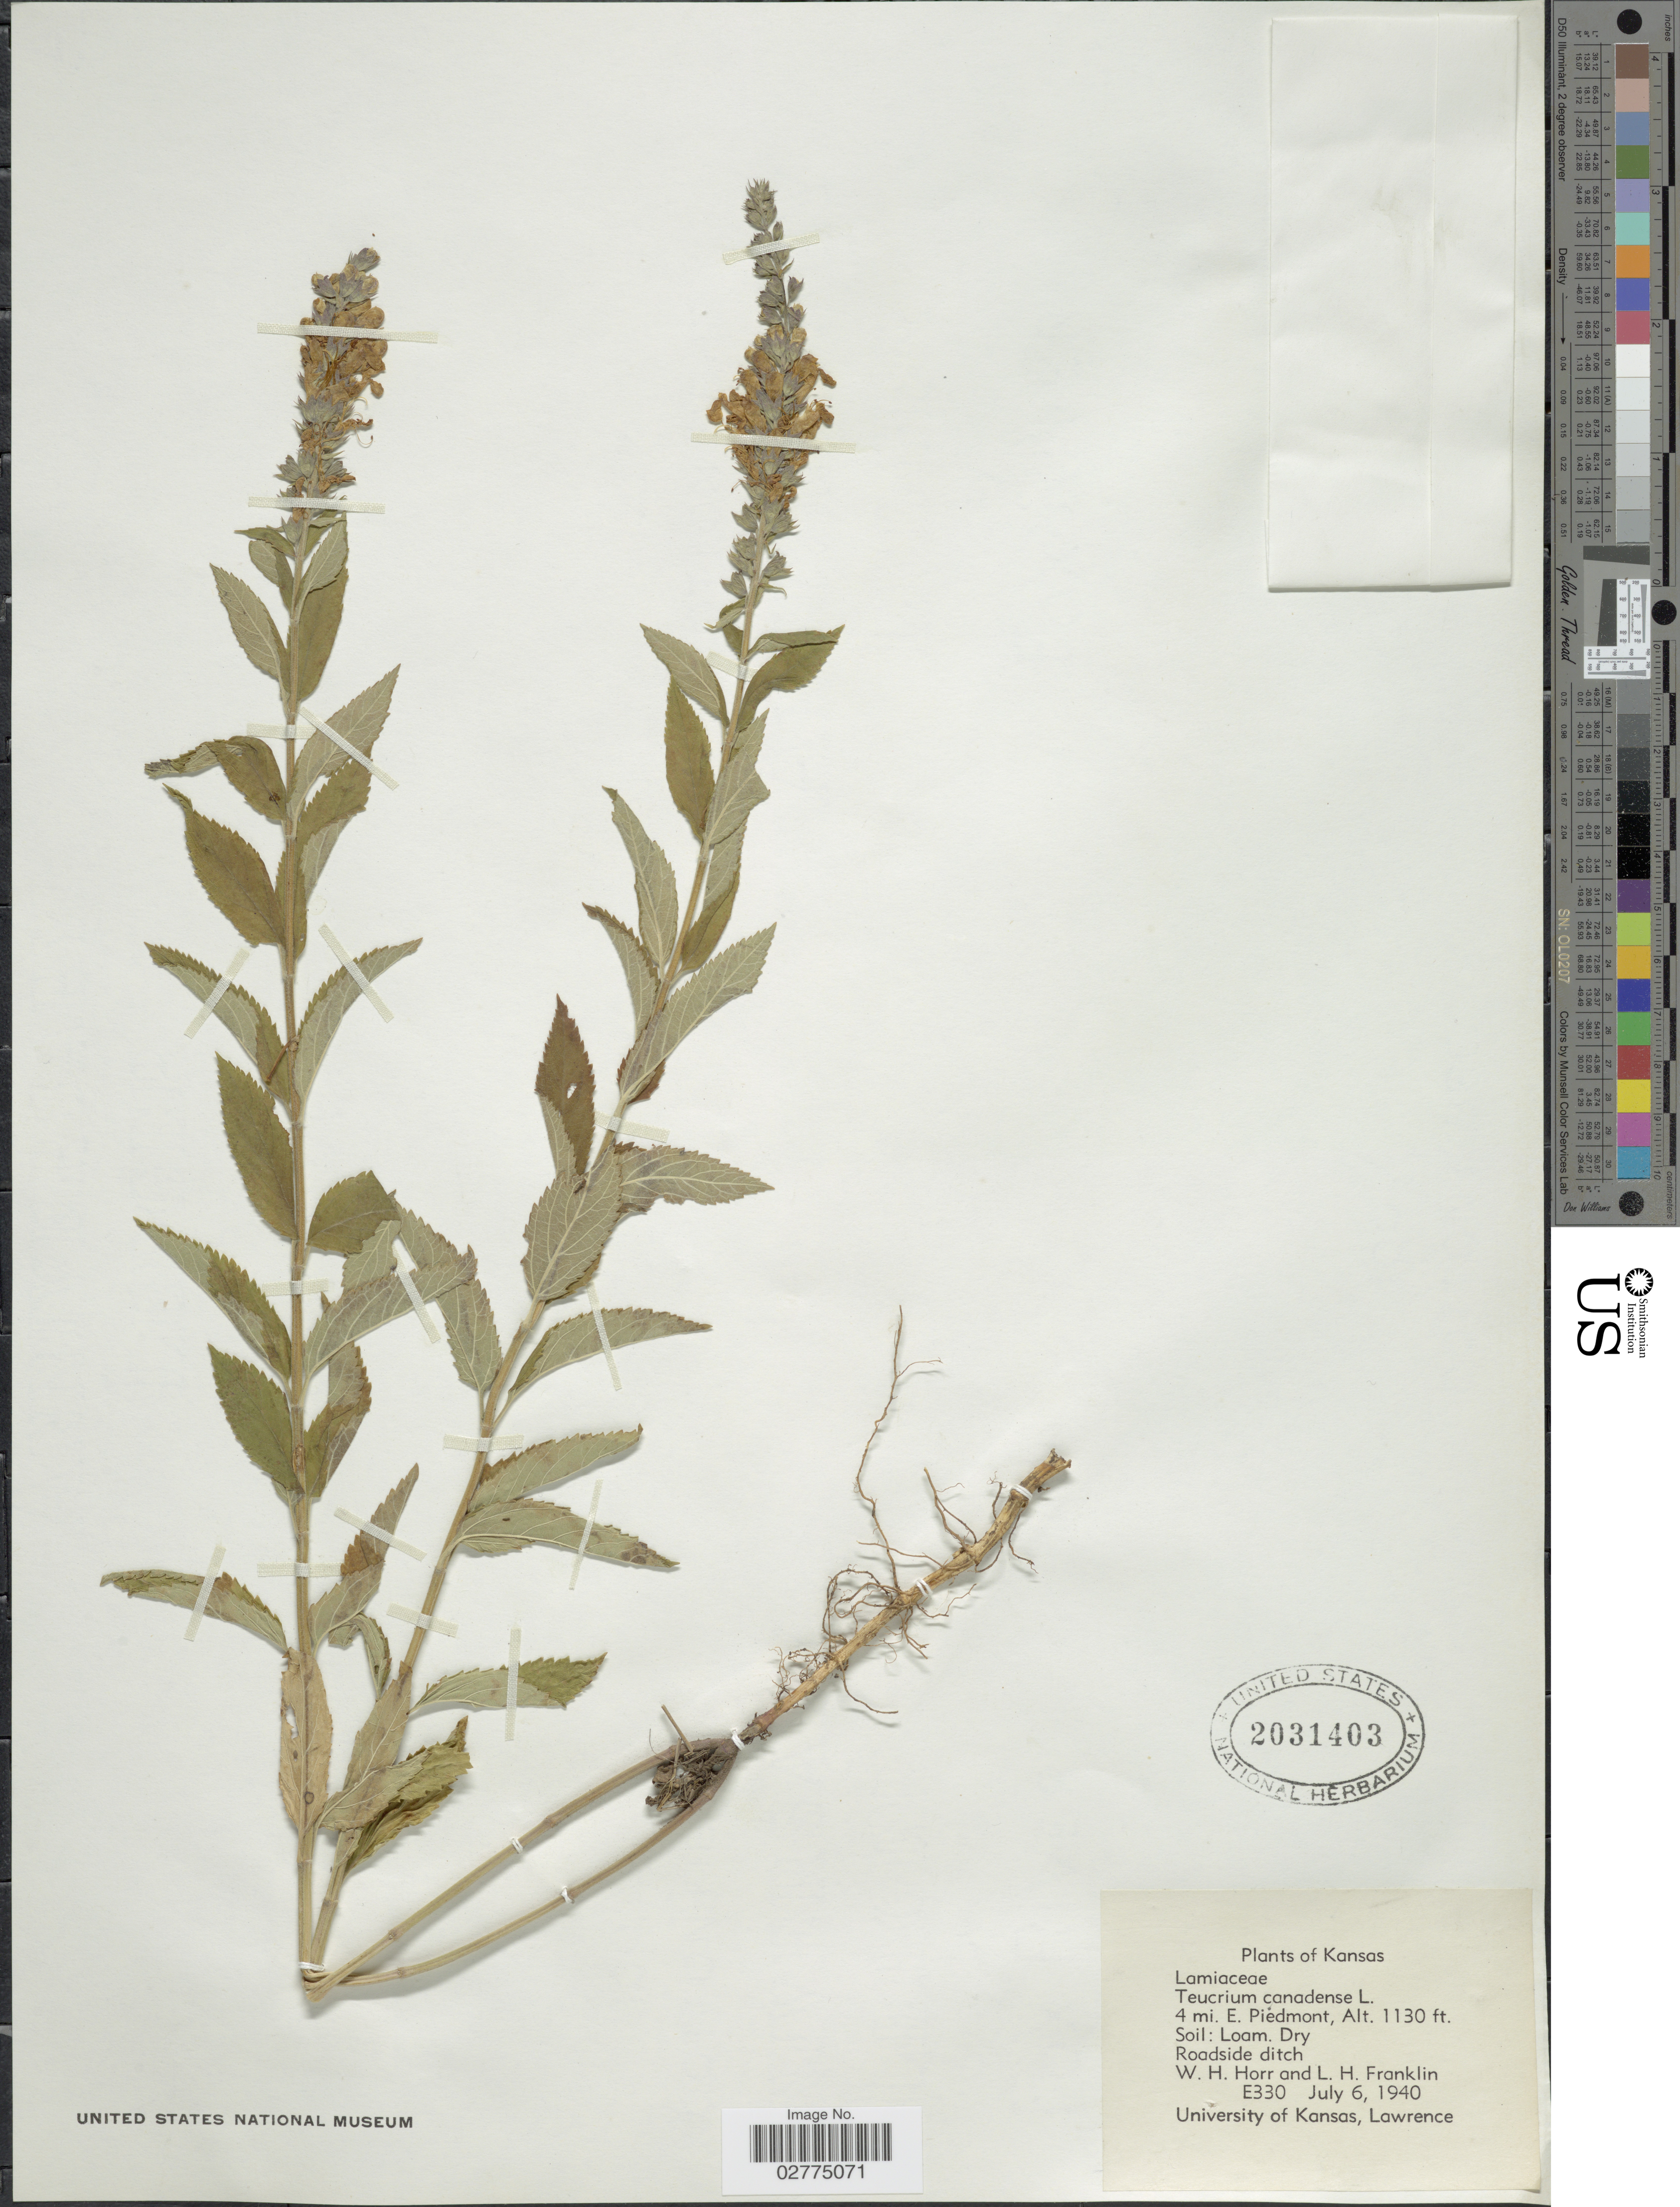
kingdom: Plantae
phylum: Tracheophyta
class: Magnoliopsida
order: Lamiales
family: Lamiaceae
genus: Teucrium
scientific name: Teucrium canadense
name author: L.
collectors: W. H. Horr & L. H. Franklin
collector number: E330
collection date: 1940-07-06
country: United States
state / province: Kansas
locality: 4 mi. E. Piedmont.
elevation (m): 344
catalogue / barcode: US 2031403